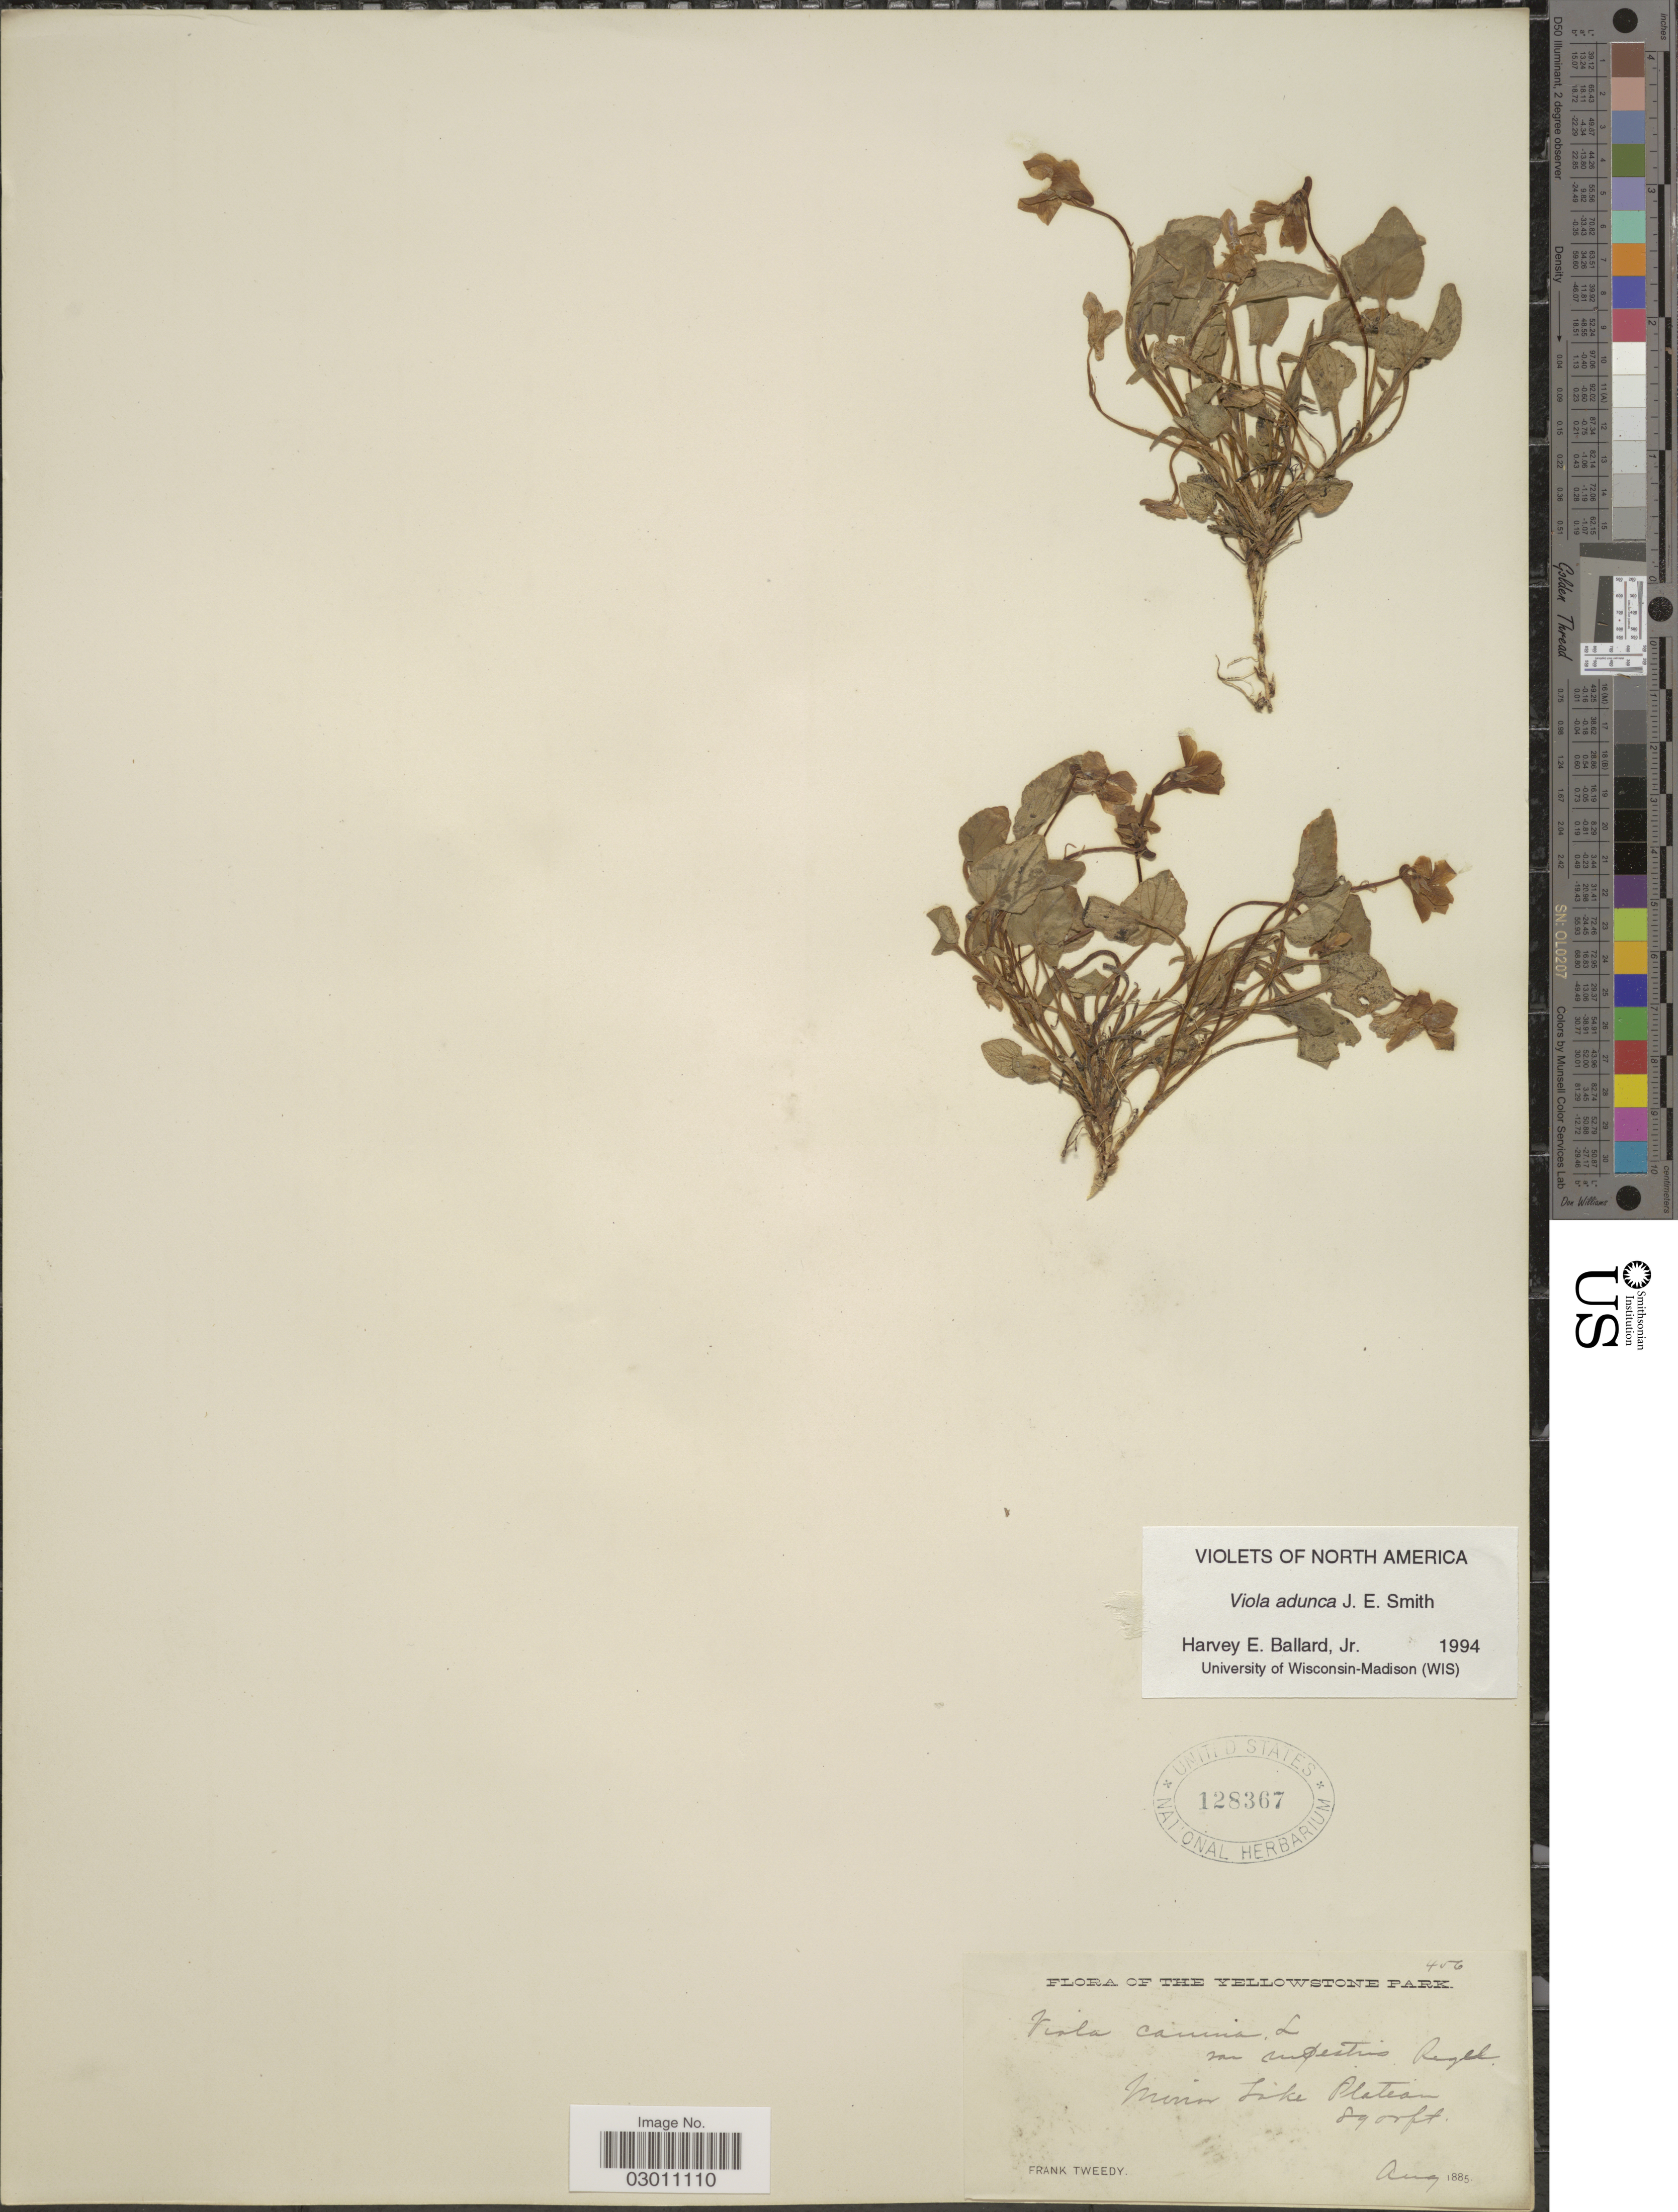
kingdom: Plantae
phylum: Tracheophyta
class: Magnoliopsida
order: Malpighiales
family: Violaceae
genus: Viola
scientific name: Viola adunca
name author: Sm.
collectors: F. Tweedy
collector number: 406*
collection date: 1885-08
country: United States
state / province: Wyoming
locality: The Yellowstone Park. Mirror Lake Plateau.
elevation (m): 2713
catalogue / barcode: US 128367